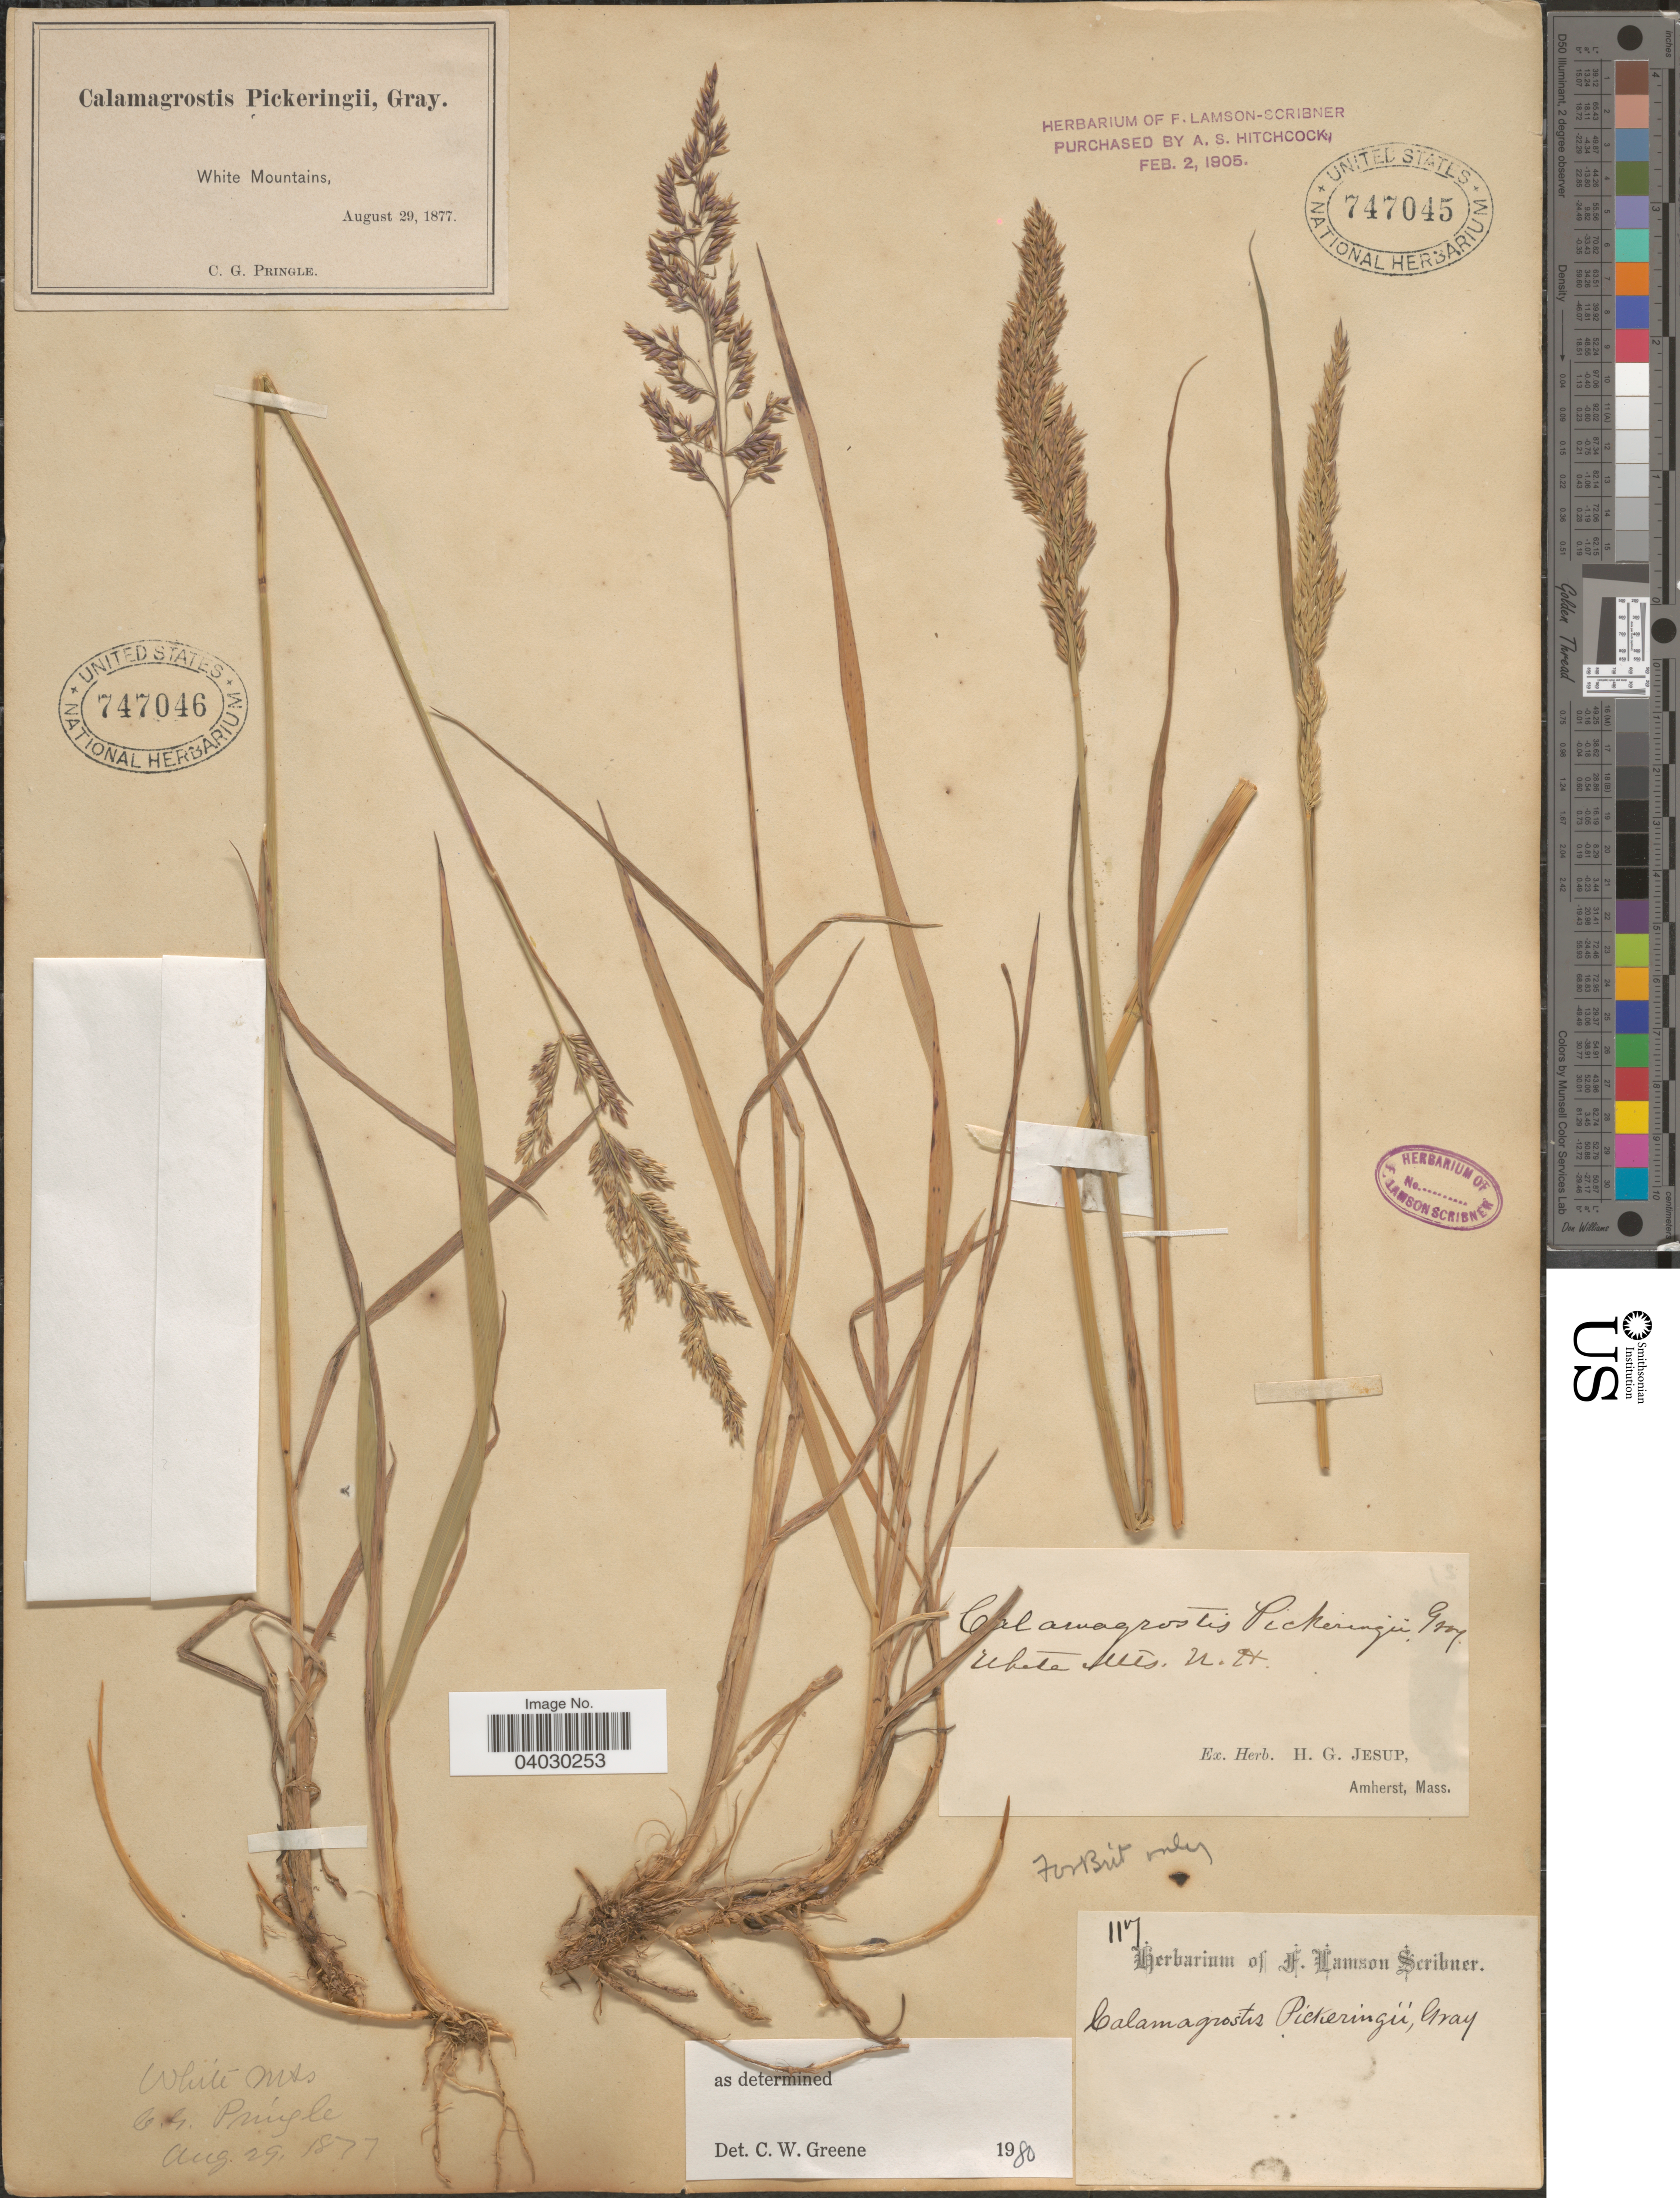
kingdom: Plantae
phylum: Tracheophyta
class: Liliopsida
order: Poales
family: Poaceae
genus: Calamagrostis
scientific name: Calamagrostis pickeringii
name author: A. Gray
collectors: ex herb. H. G. Jesup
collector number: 117 ?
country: United States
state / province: New Hampshire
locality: White Mts.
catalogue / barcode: US 747045-2